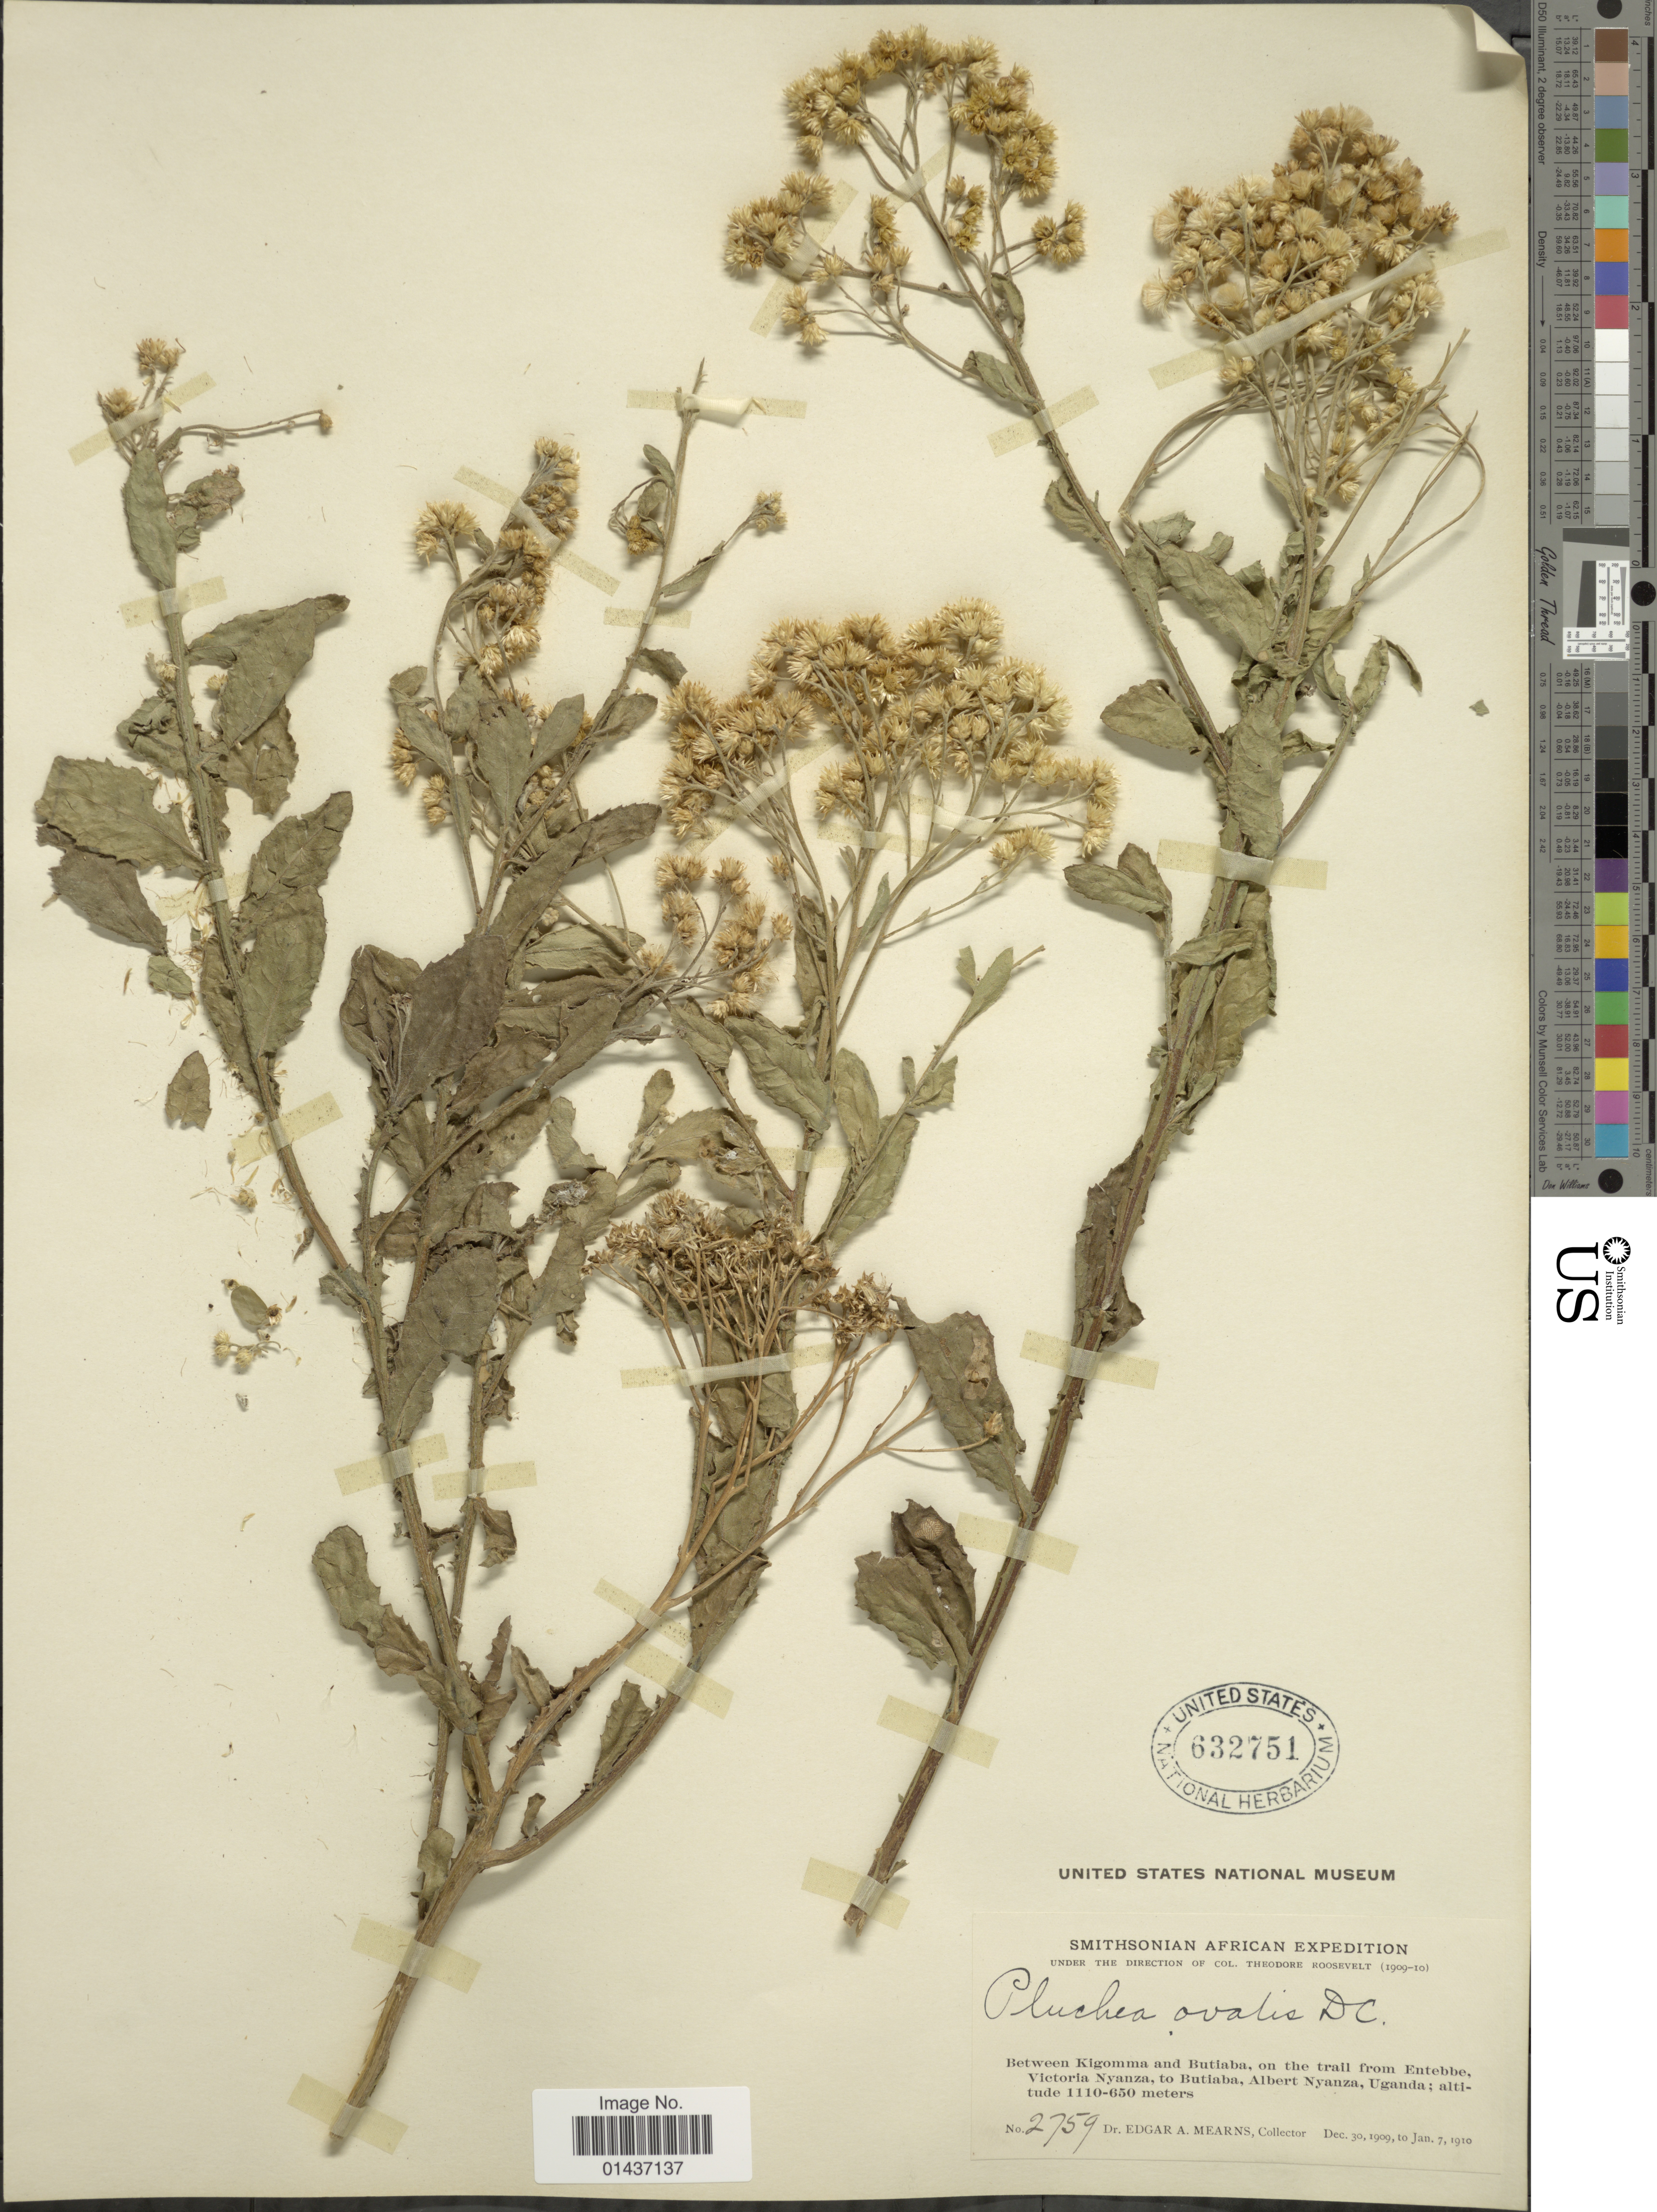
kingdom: Plantae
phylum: Tracheophyta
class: Magnoliopsida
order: Asterales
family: Asteraceae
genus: Pluchea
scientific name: Pluchea ovalis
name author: (Pers.) DC.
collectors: E. A. Mearns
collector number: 2759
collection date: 1909-12-30/1910-01-07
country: Uganda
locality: Between Kigomma and Butiaba, on the trail from Entebbe, Victoria Nyanza, to Butiaba, Albert Nyanza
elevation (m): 650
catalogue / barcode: US 632751